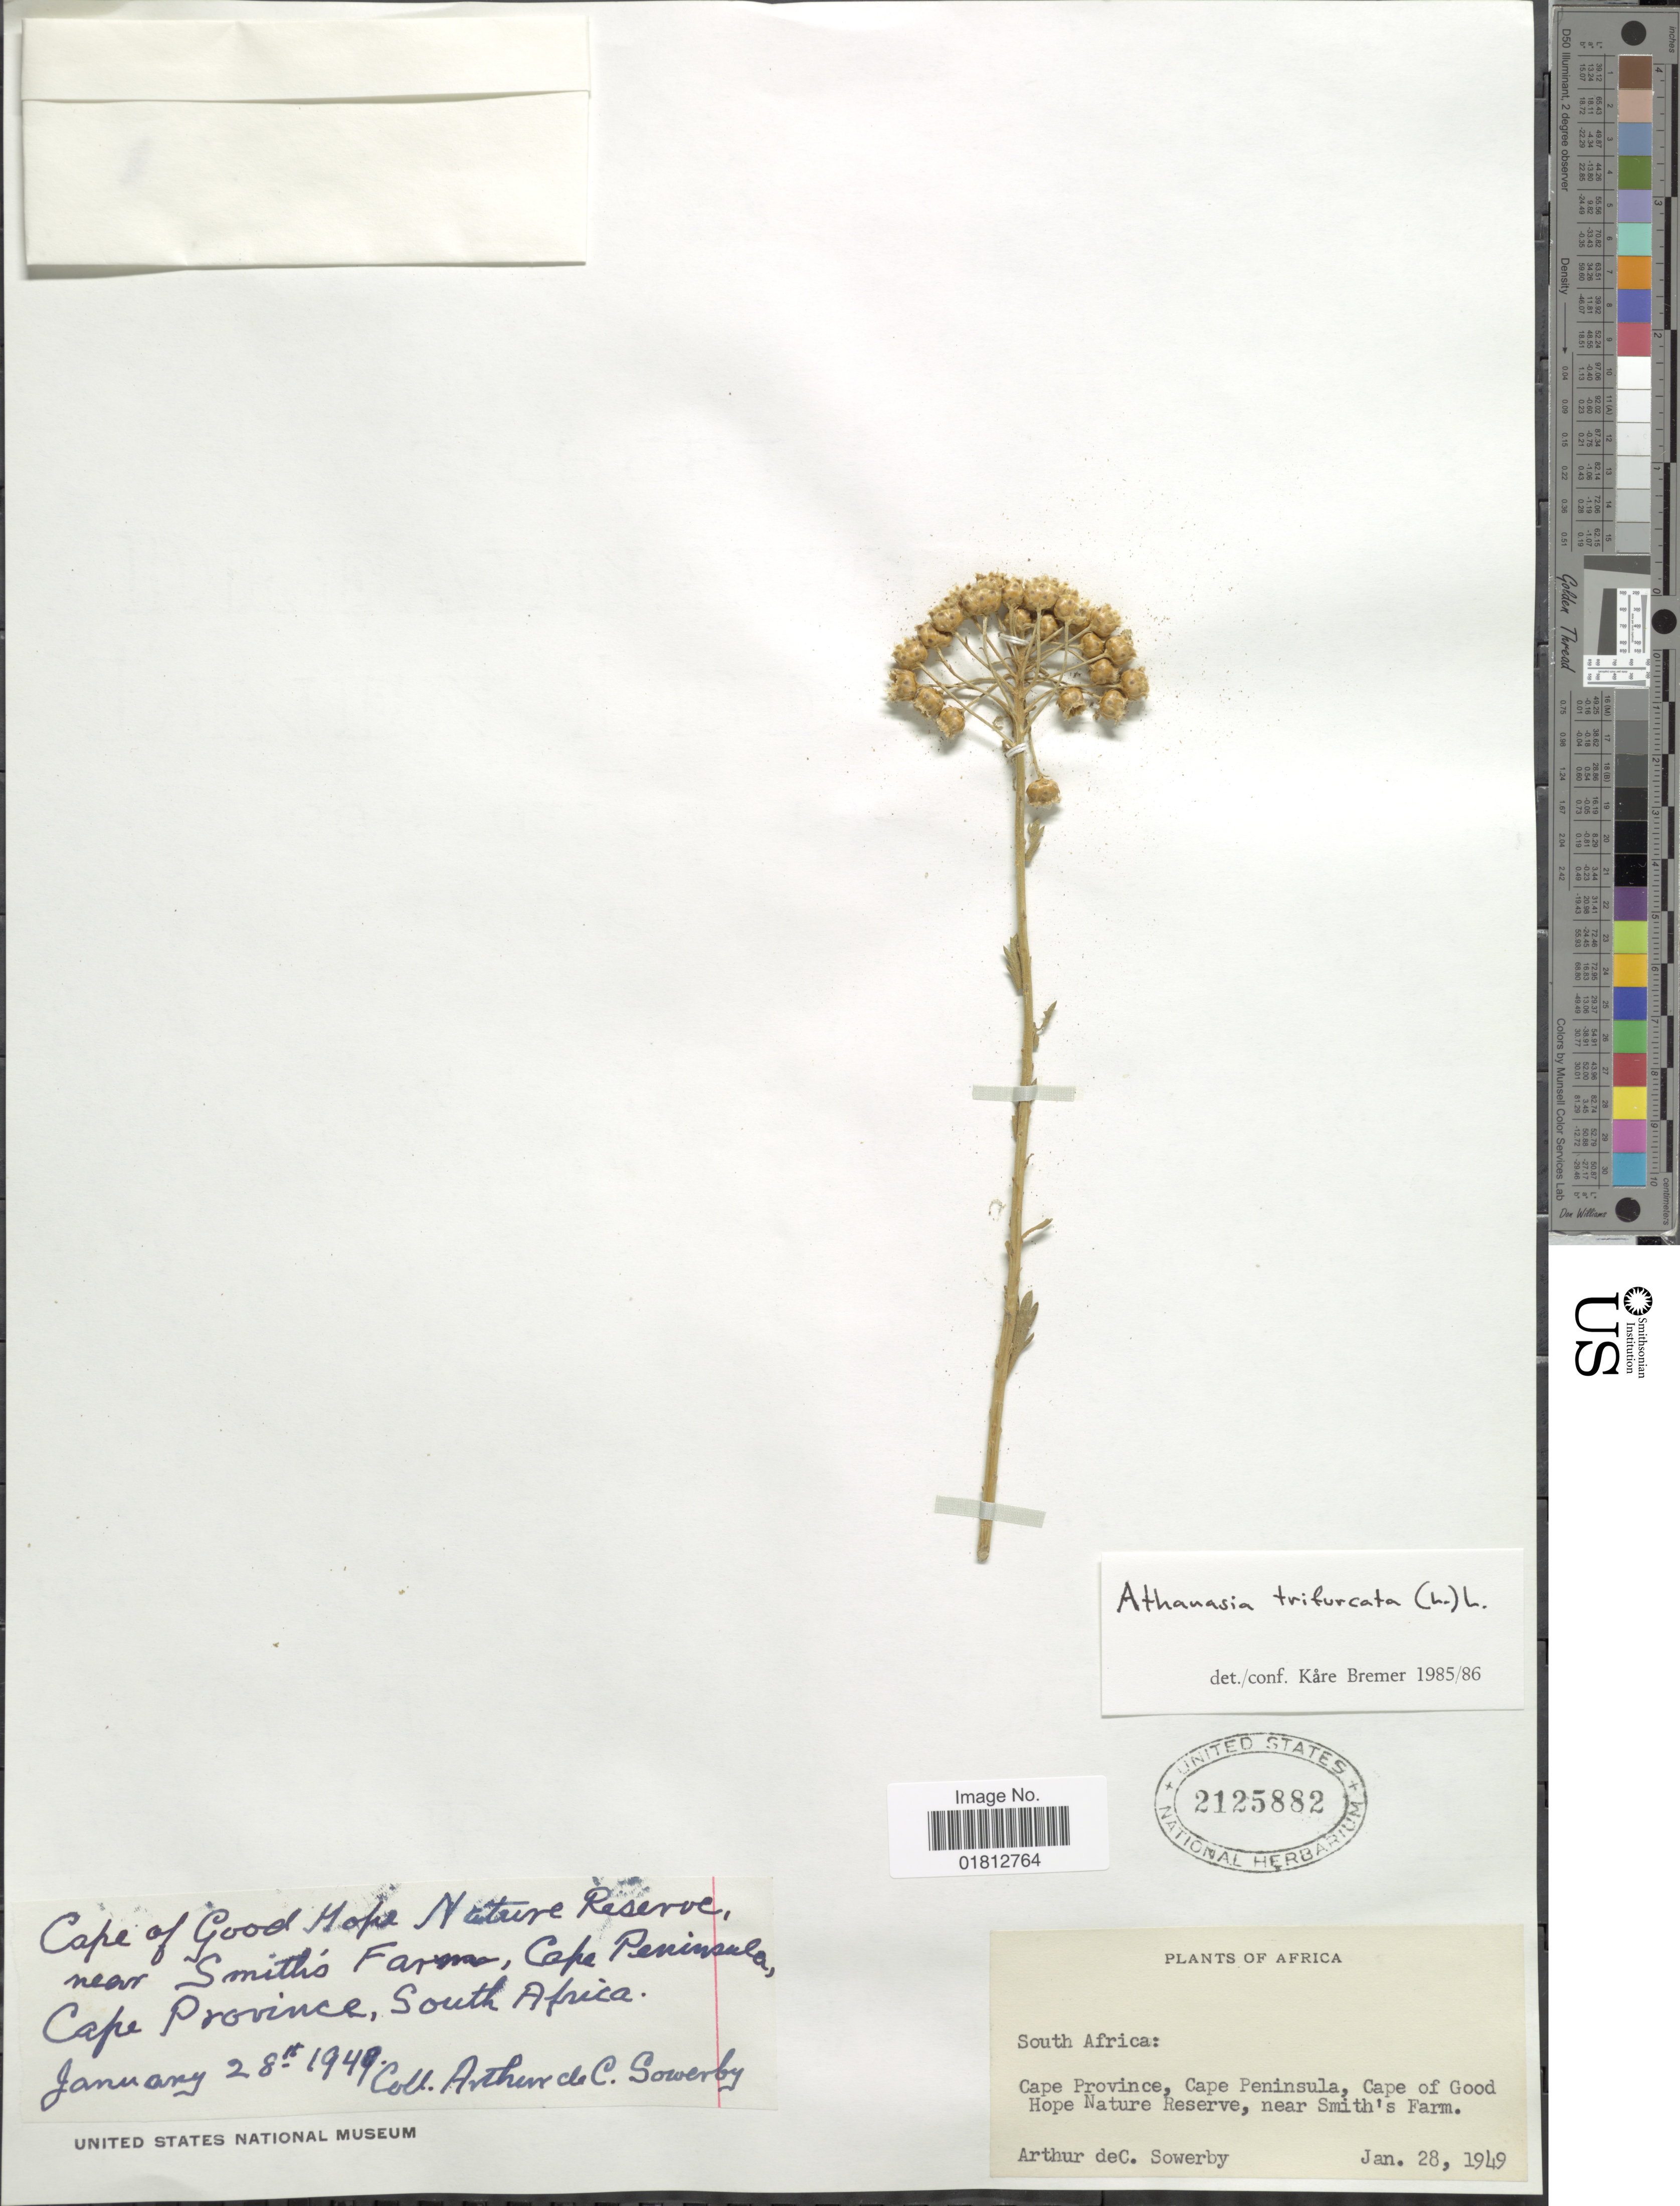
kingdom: Plantae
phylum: Tracheophyta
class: Magnoliopsida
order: Asterales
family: Asteraceae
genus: Athanasia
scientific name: Athanasia trifurcata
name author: (L.) L.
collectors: A. Sowerby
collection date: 1949-01-28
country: South Africa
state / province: Western Cape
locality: Cape Peninsula, Cape of Good Hope Nature Reserve, near Smith's Farm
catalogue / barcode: US 2125882